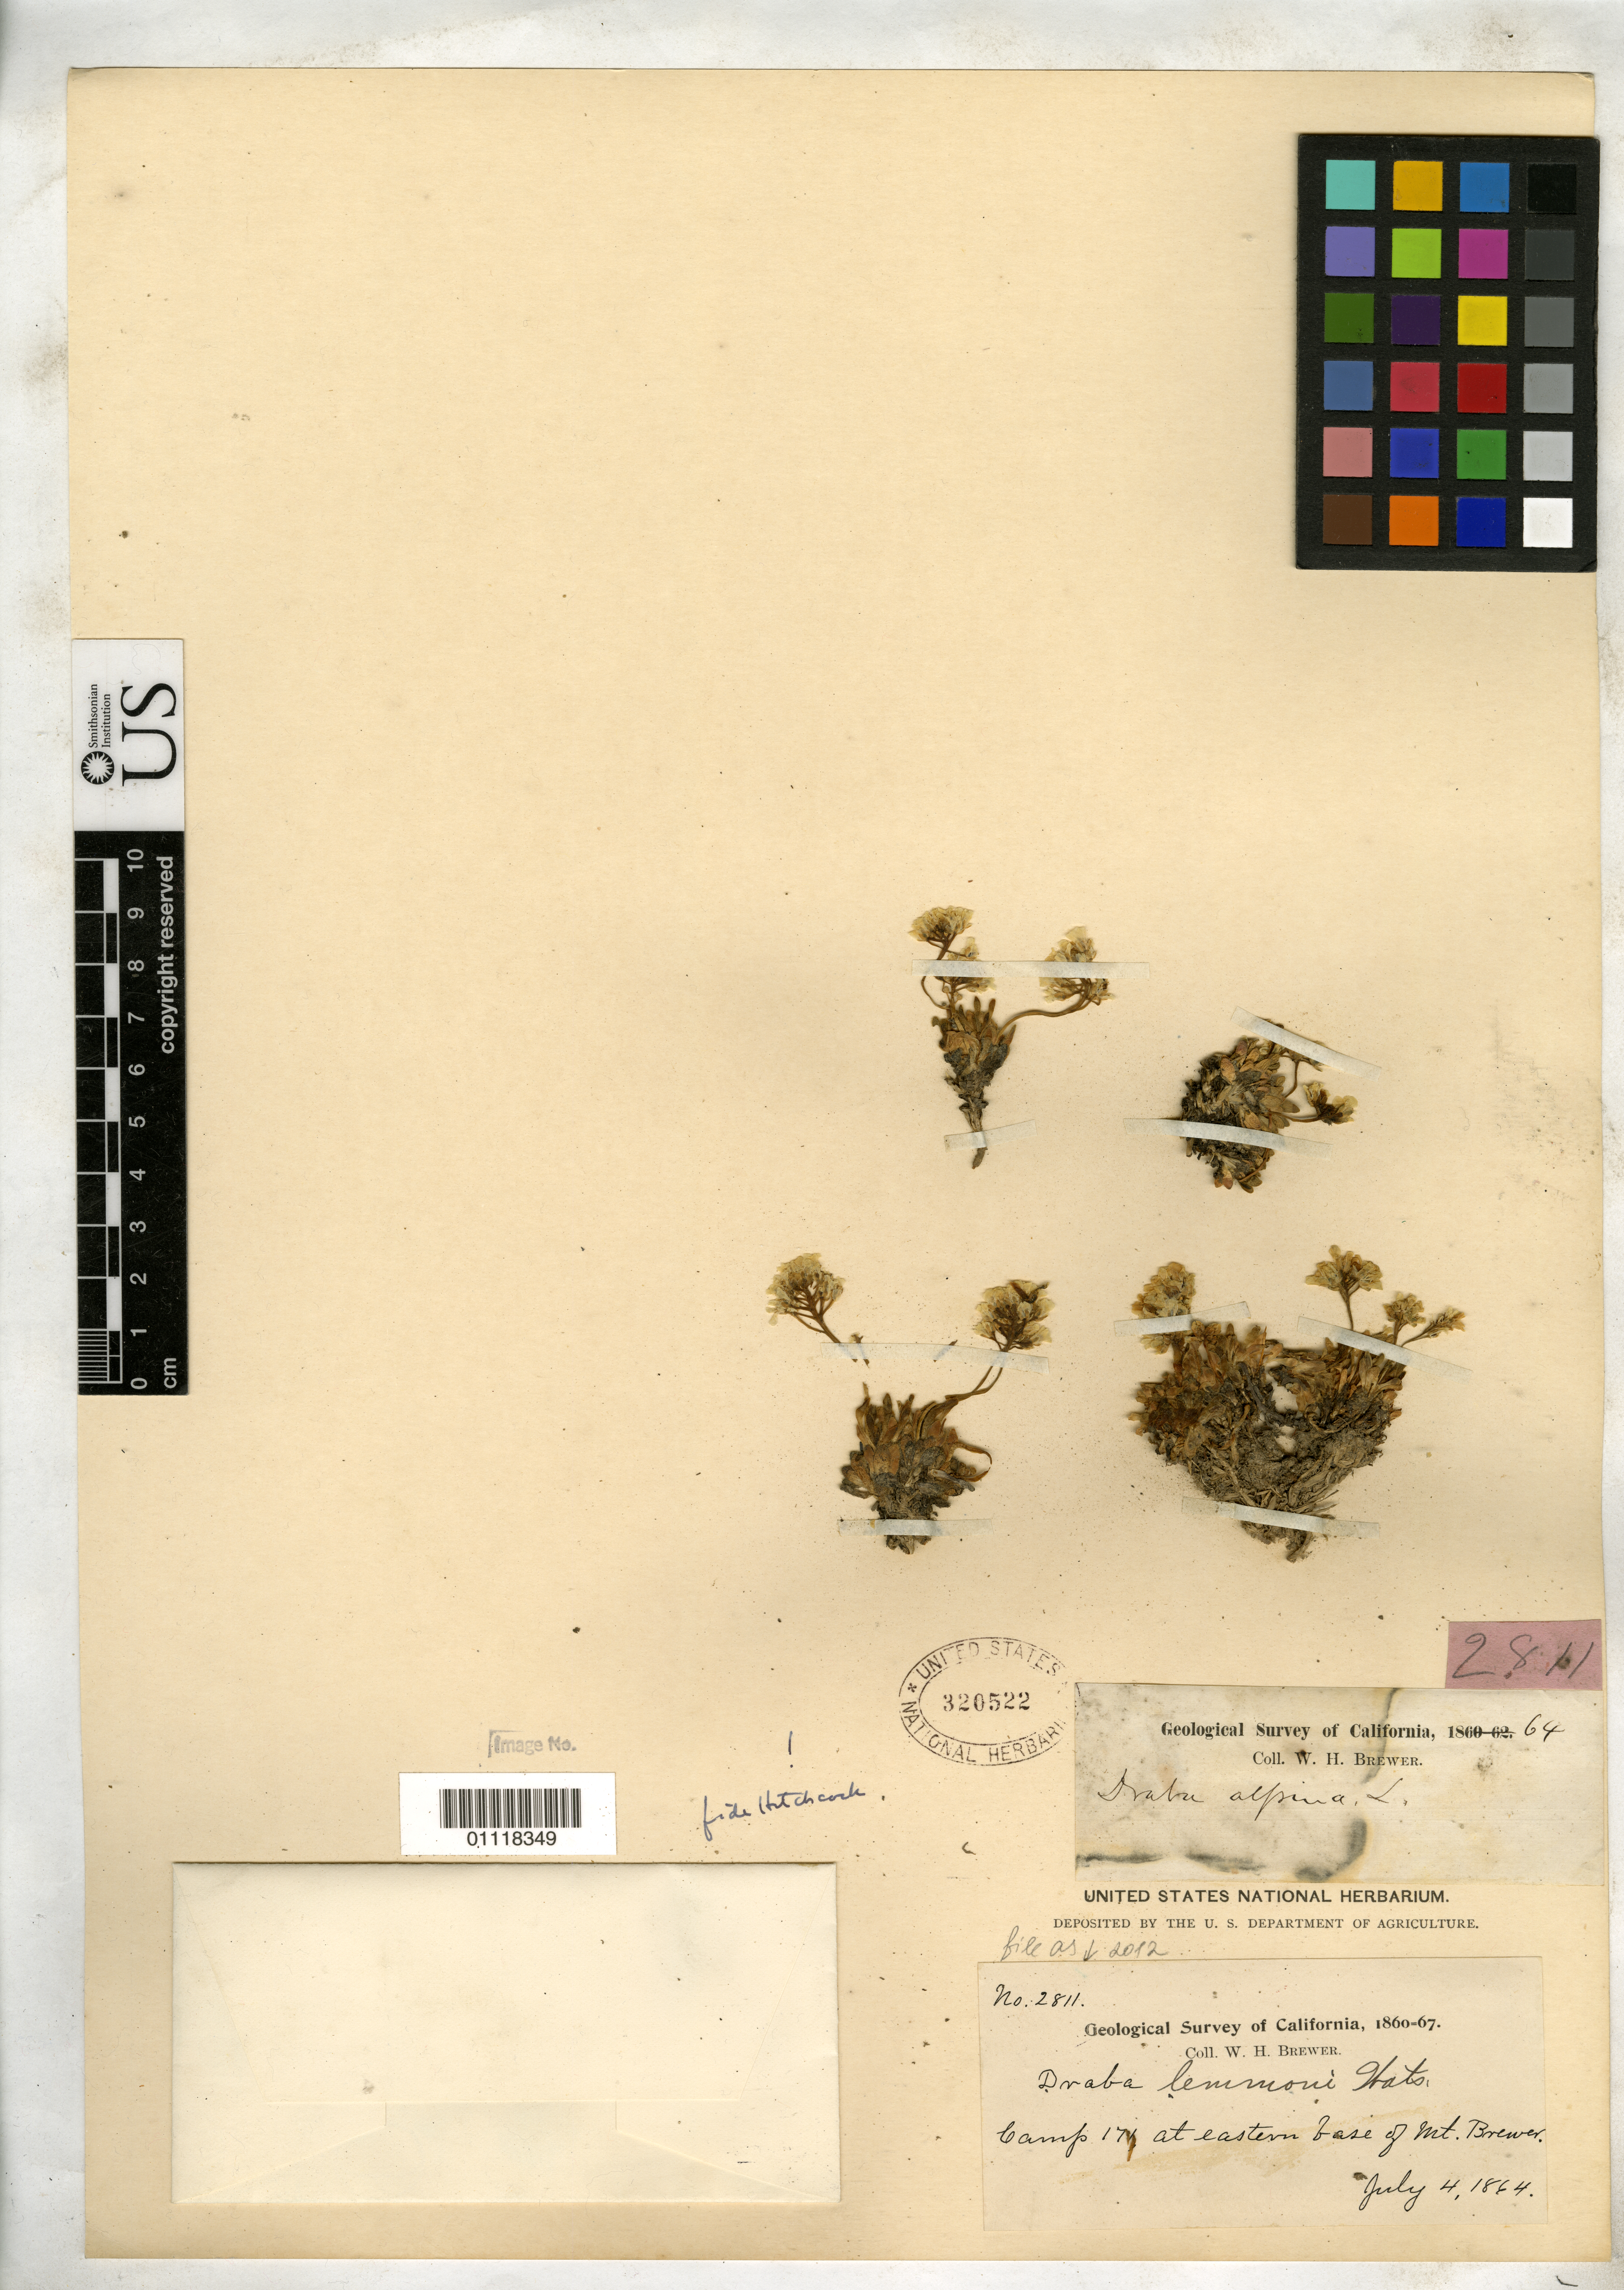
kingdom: Plantae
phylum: Tracheophyta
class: Magnoliopsida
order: Brassicales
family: Brassicaceae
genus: Draba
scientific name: Draba lemmonii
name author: S. Watson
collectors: W. H. Brewer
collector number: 2811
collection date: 1864-07-04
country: United States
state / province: California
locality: Camp 171, at eastern base of Mt. Brewer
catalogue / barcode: US 320522